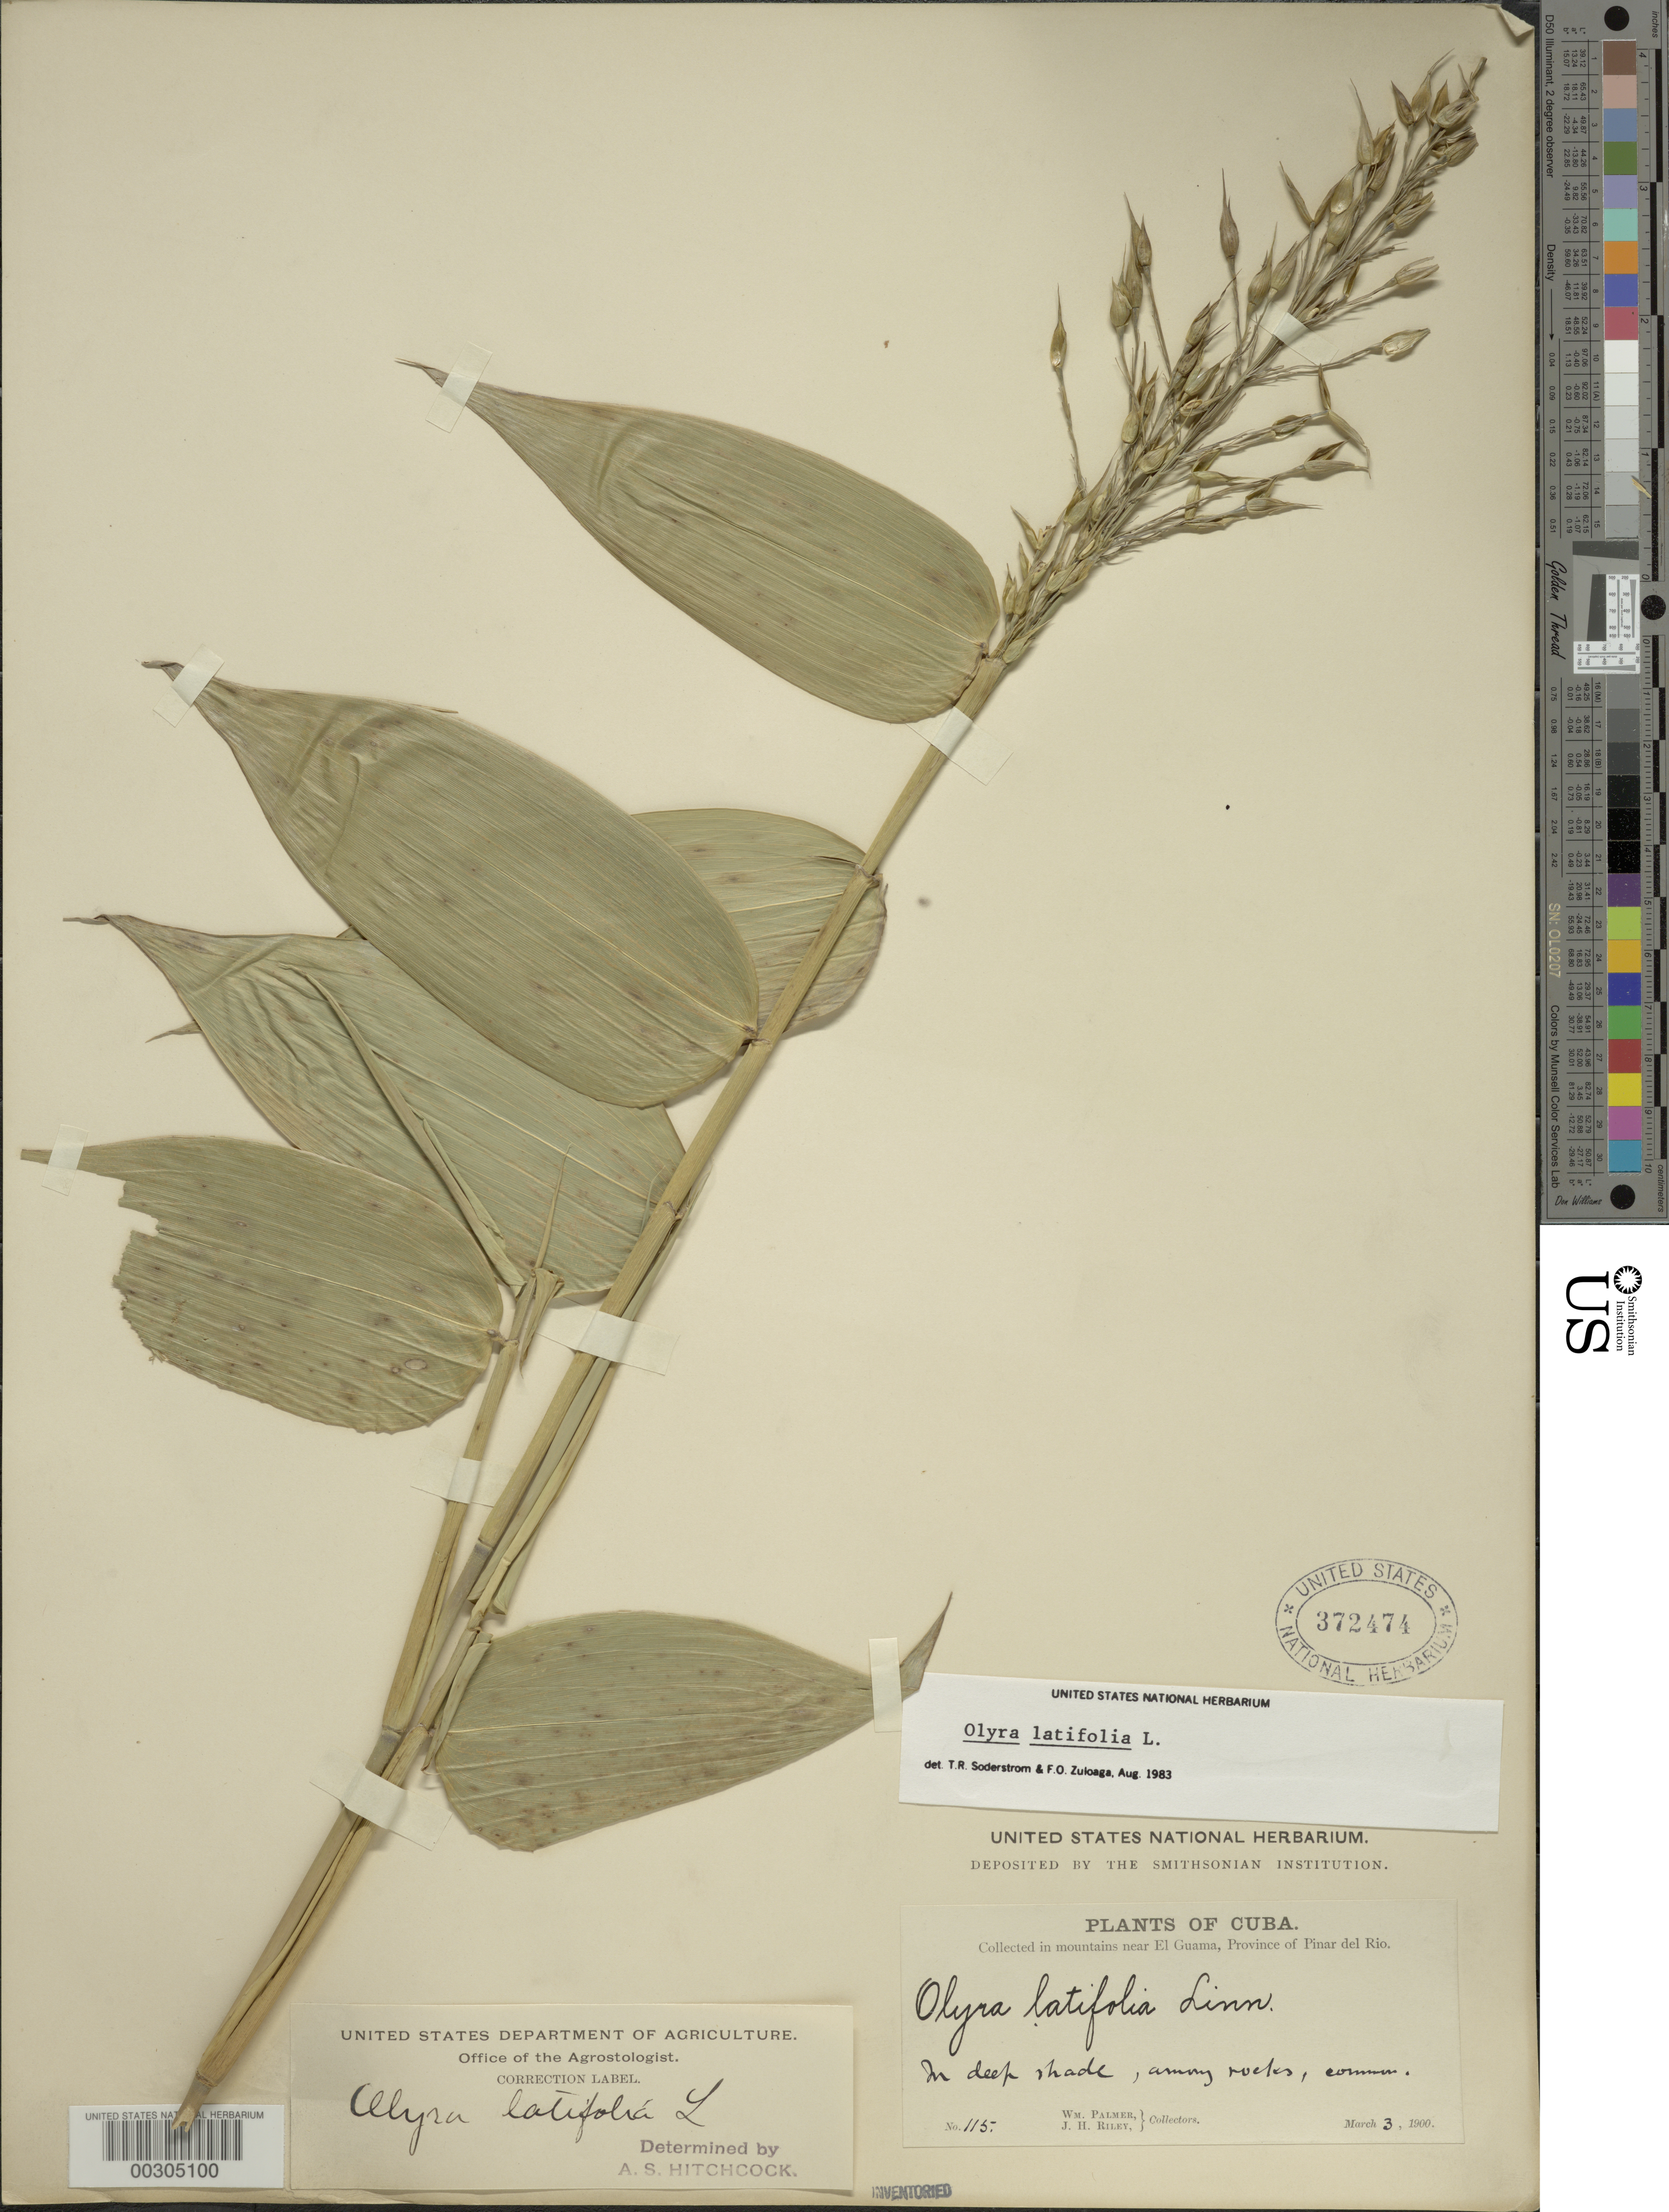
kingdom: Plantae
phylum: Tracheophyta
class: Liliopsida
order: Poales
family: Poaceae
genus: Olyra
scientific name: Olyra latifolia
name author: L.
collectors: W. Palmer & J. H. Riley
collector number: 115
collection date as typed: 03 Mar 1900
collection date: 1900-03-03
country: Cuba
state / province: Pinar del Río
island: Greater Antilles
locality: El guama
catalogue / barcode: US 372474